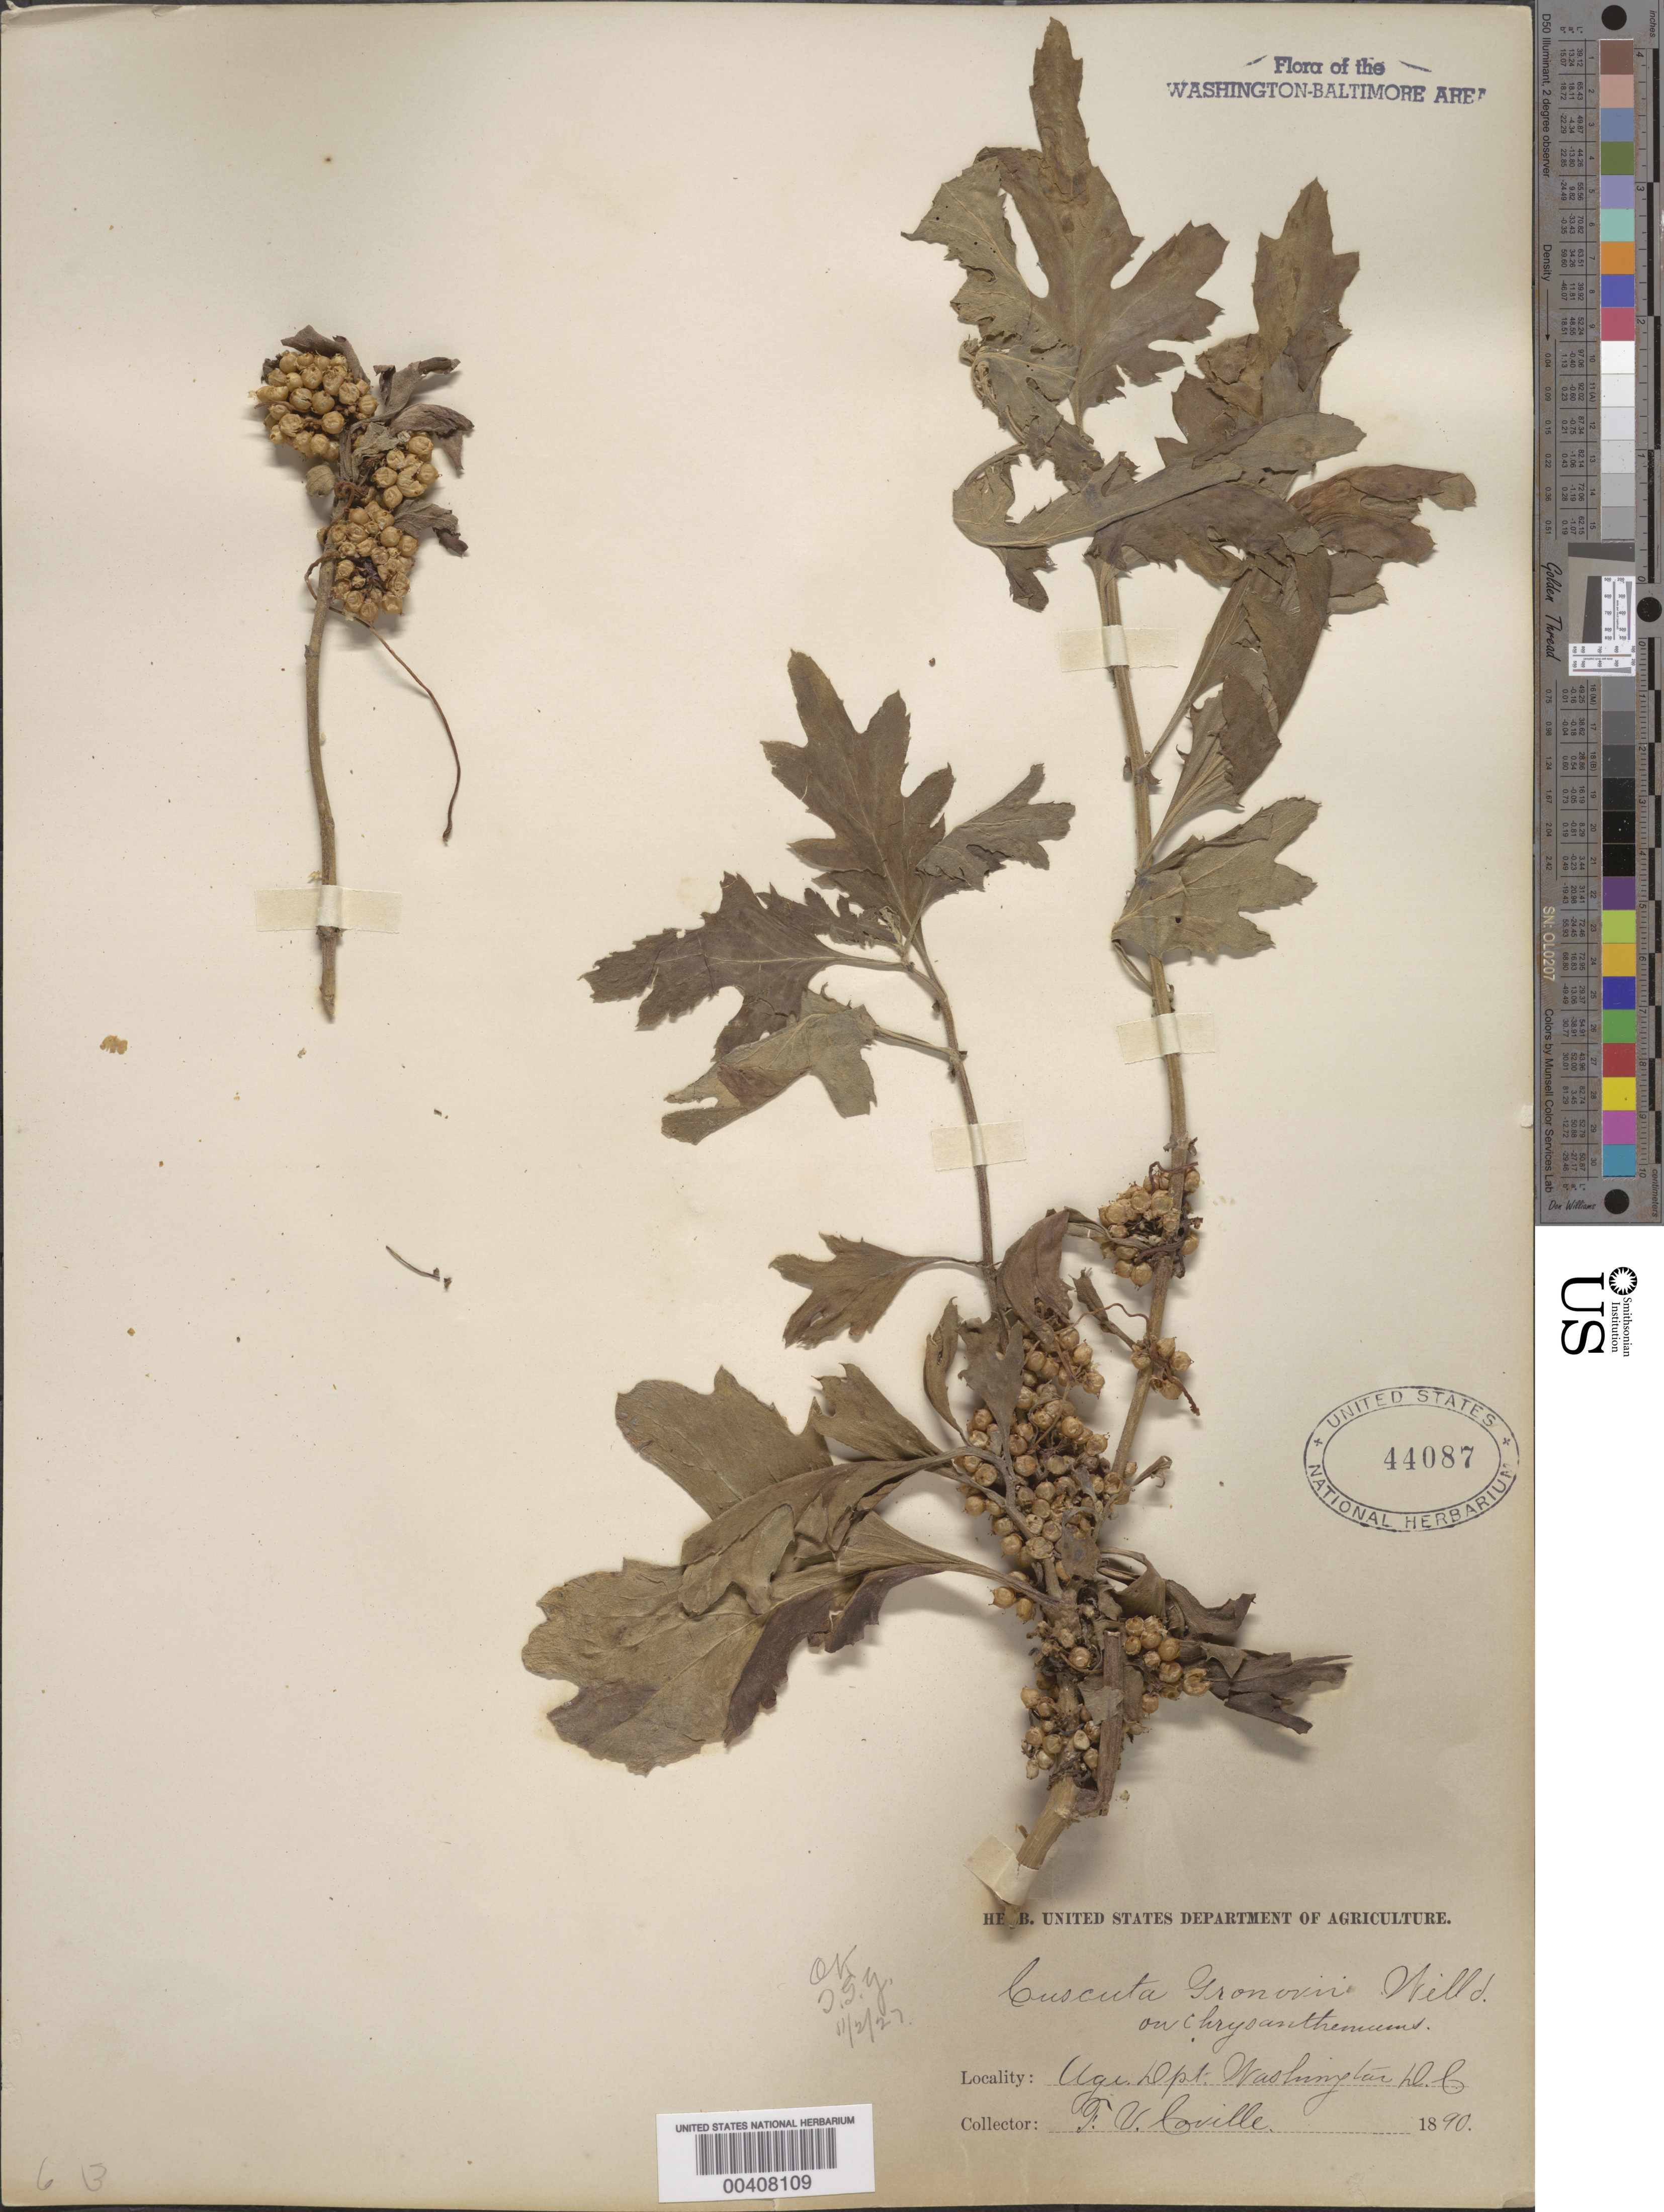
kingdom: Plantae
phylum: Tracheophyta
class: Magnoliopsida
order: Solanales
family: Convolvulaceae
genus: Cuscuta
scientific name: Cuscuta gronovii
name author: Willd. ex Schult.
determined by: T.G.Y.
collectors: F. V. Coville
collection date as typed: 1890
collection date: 1890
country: United States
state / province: District of Columbia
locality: Dept. of Agriculture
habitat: On Chrysanthemums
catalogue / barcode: US 44087